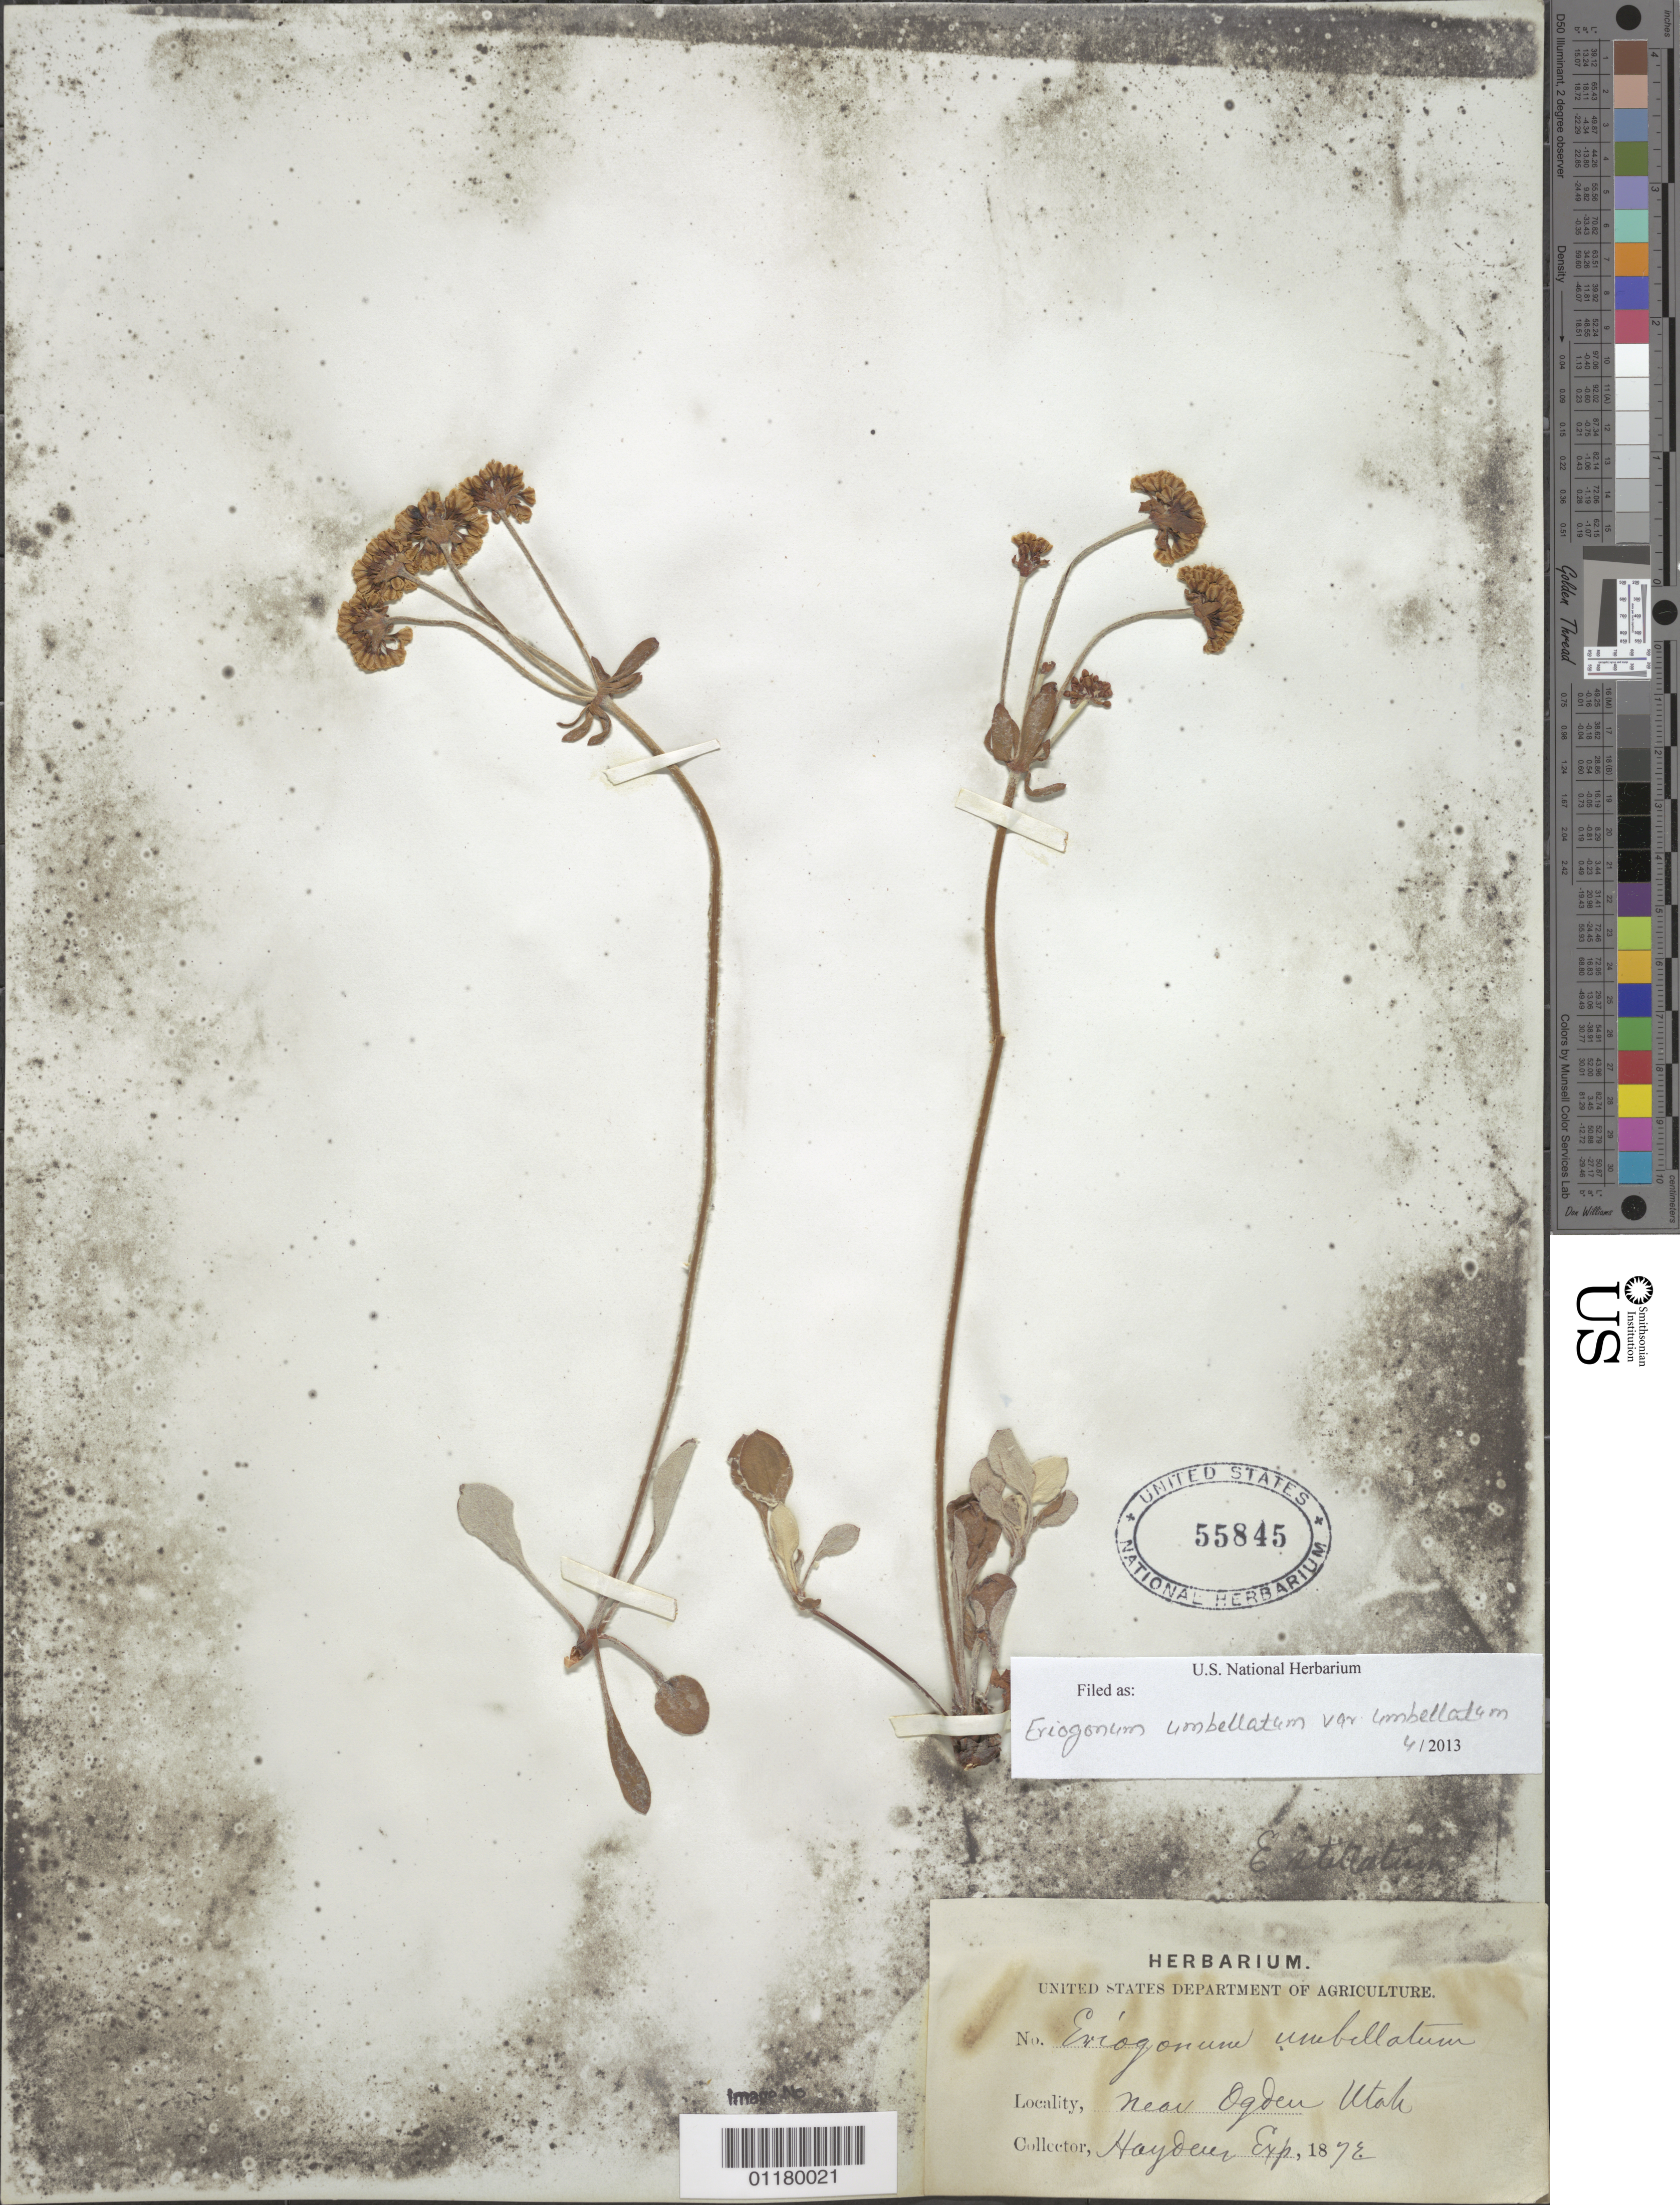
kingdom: Plantae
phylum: Tracheophyta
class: Magnoliopsida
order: Caryophyllales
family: Polygonaceae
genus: Eriogonum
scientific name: Eriogonum umbellatum var. umbellatum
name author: Torr.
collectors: Hayden Exped.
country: United States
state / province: Utah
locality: Near Ogden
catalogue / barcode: US 55845